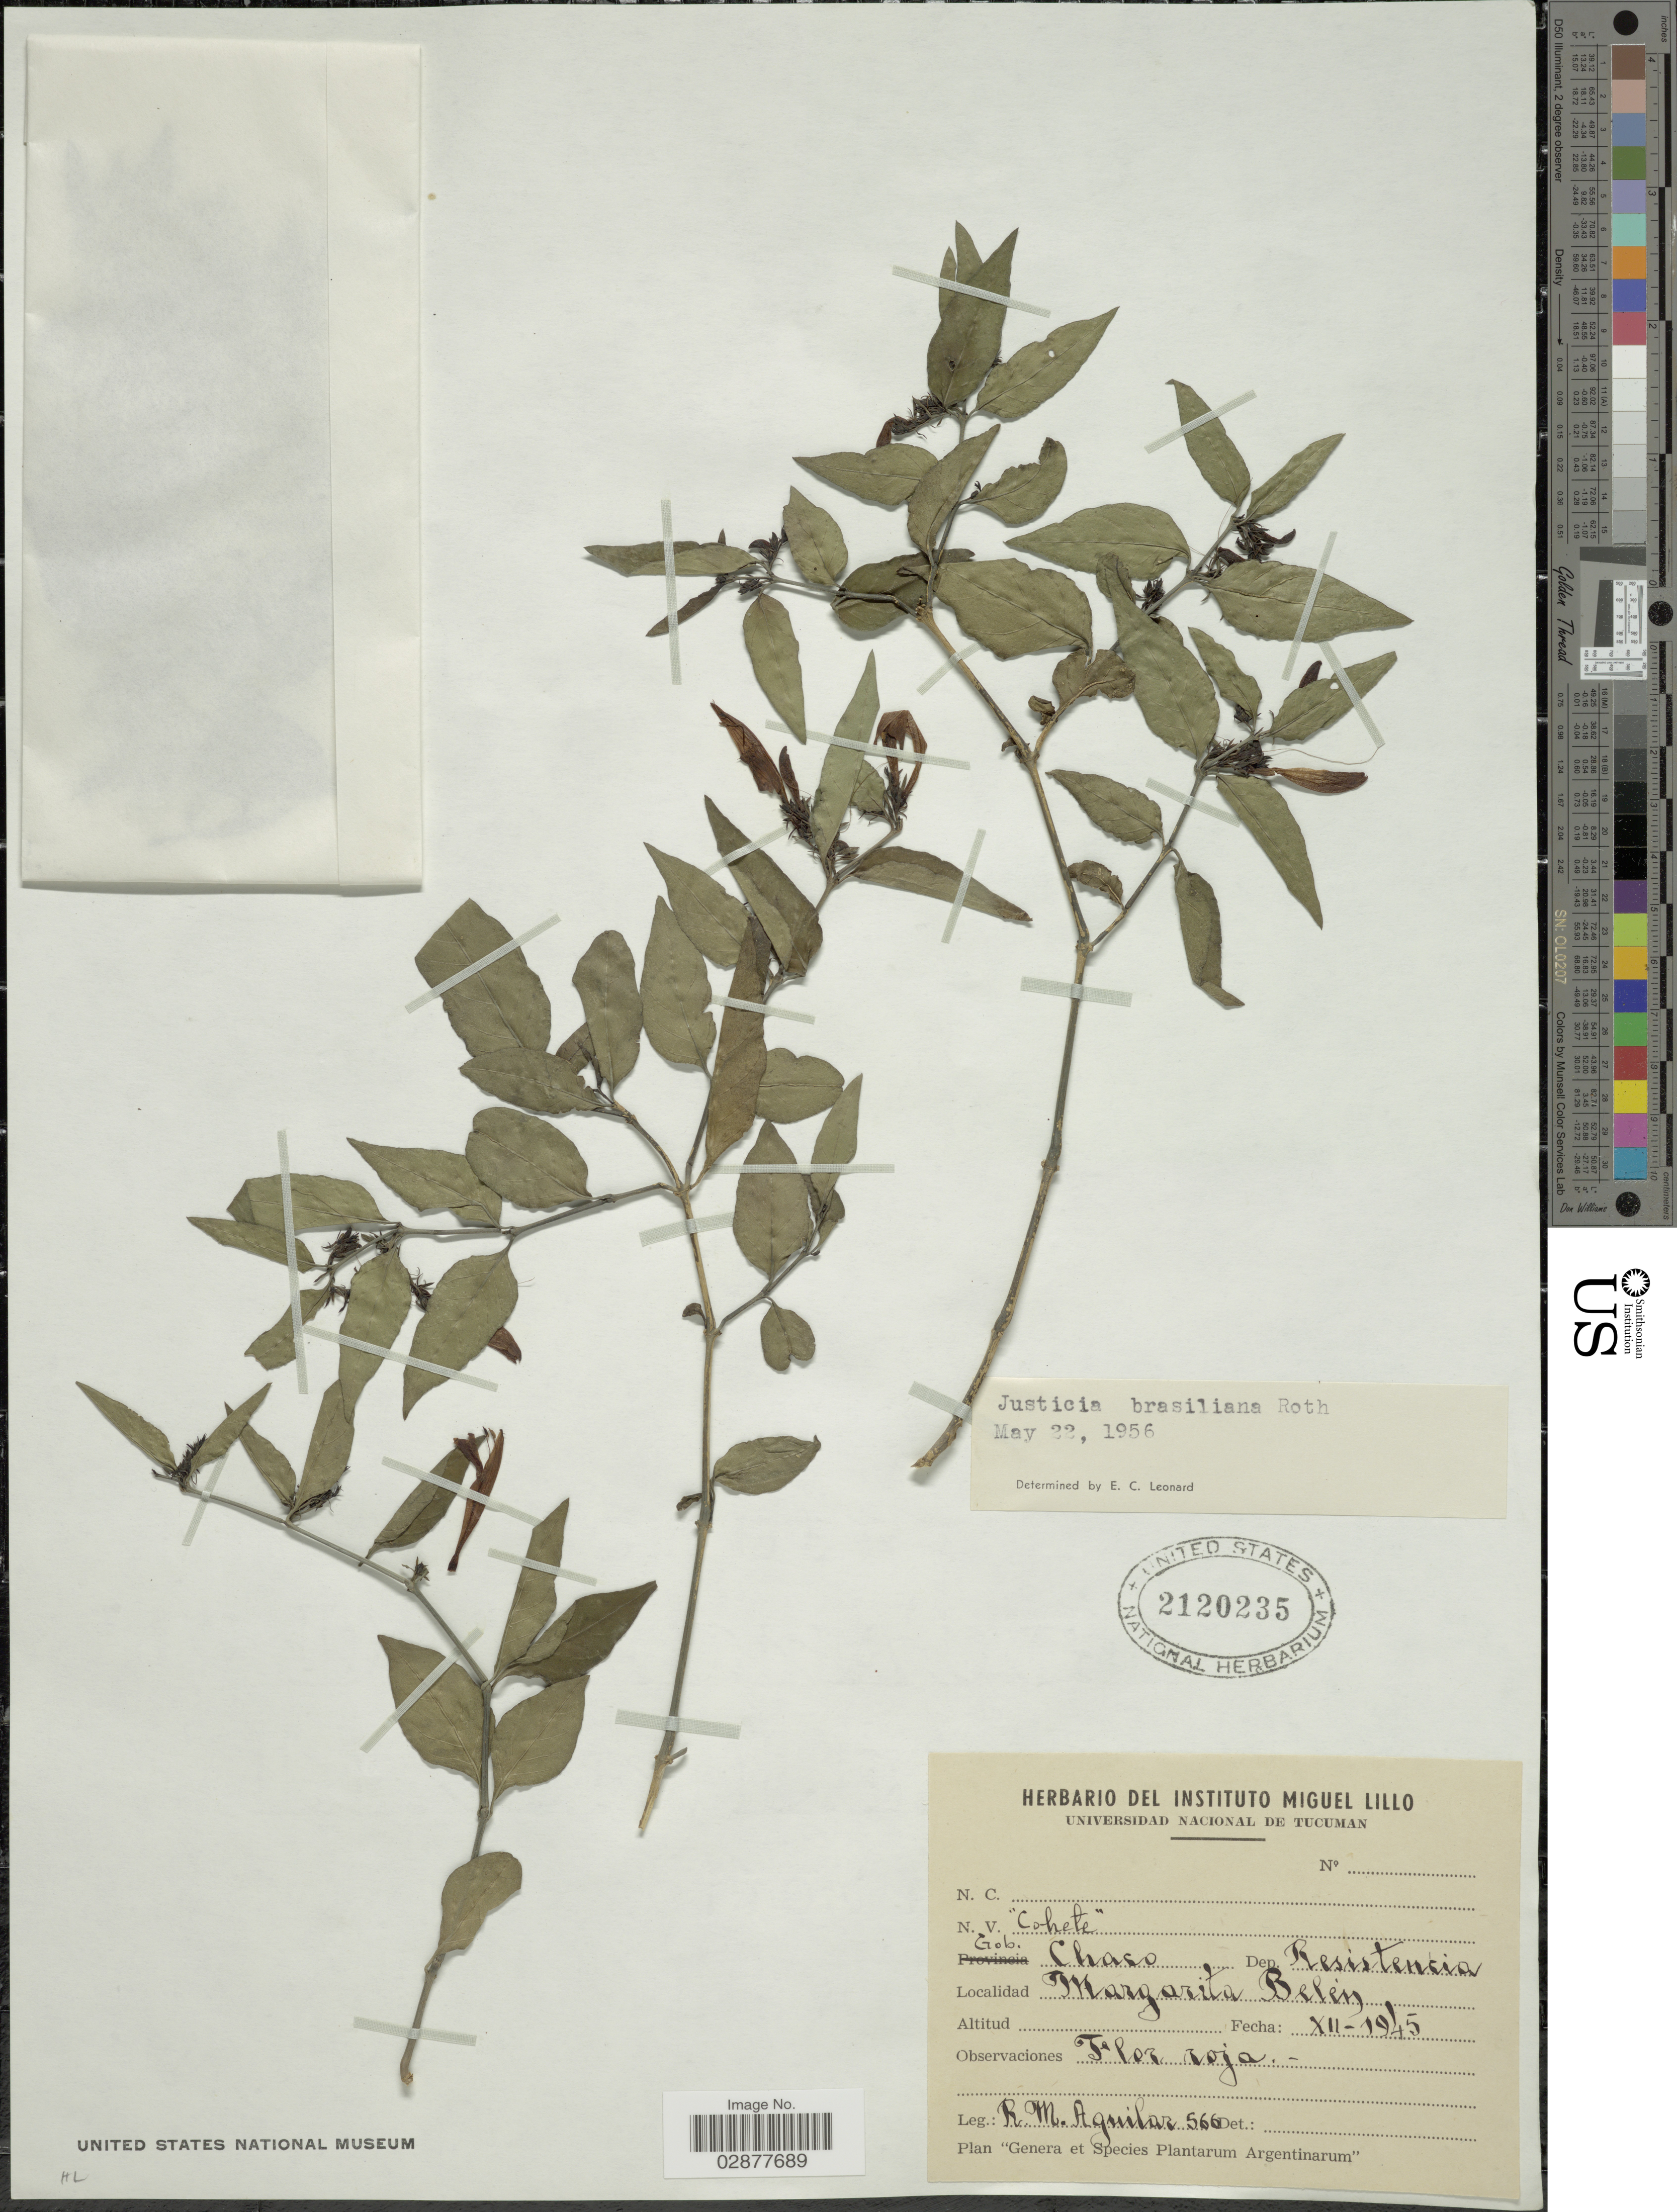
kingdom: Plantae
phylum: Tracheophyta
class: Magnoliopsida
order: Lamiales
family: Acanthaceae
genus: Justicia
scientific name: Justicia brasiliana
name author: Roth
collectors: R. Aguilar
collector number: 566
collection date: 1945-12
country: Argentina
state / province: Chaco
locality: Gob. Chaco. Dep. Resistencia. Margarita Belen.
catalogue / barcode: US 2120235